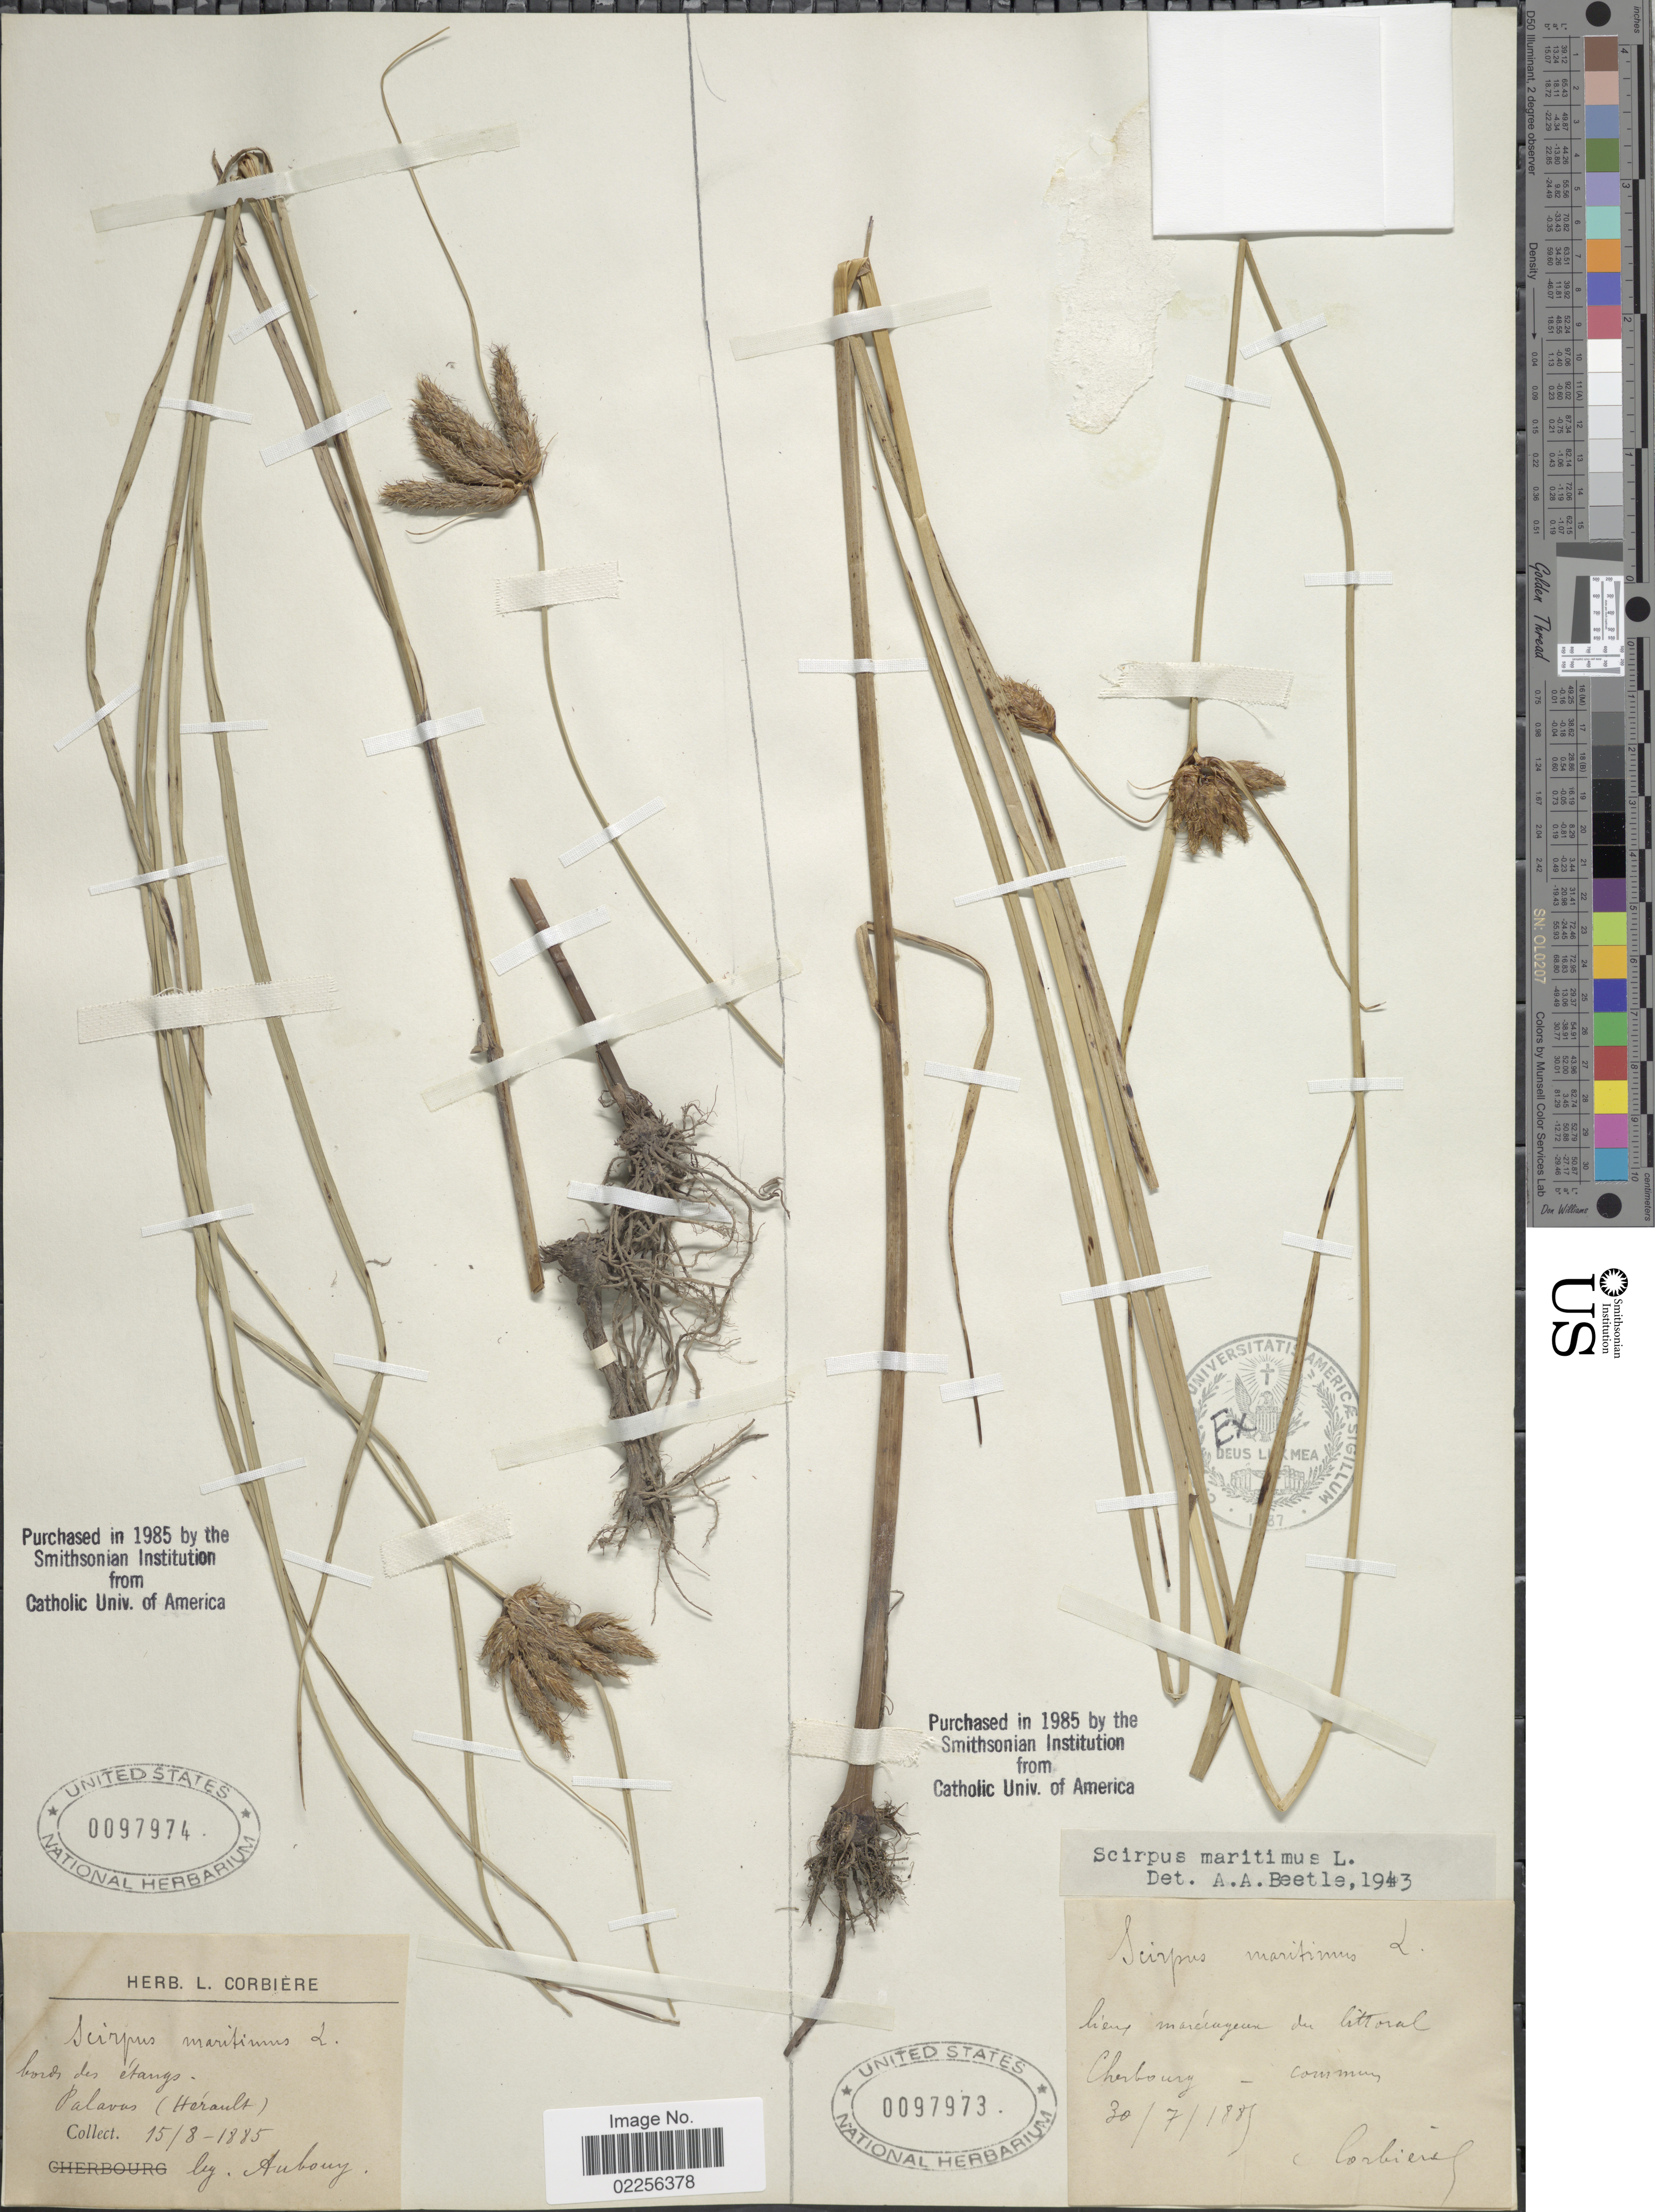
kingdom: Plantae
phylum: Tracheophyta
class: Liliopsida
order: Poales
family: Cyperaceae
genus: Bolboschoenus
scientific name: Bolboschoenus maritimus subsp. maritimus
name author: (L.) Palla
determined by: Strong, Mark T., (BOT), Smithsonian Institution - National Museum of Natural History (UNITED STATES)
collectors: Aubouy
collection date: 1885-08-15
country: France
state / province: Occitanie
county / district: Hérault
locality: Palavas (Herault)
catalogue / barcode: US 97974